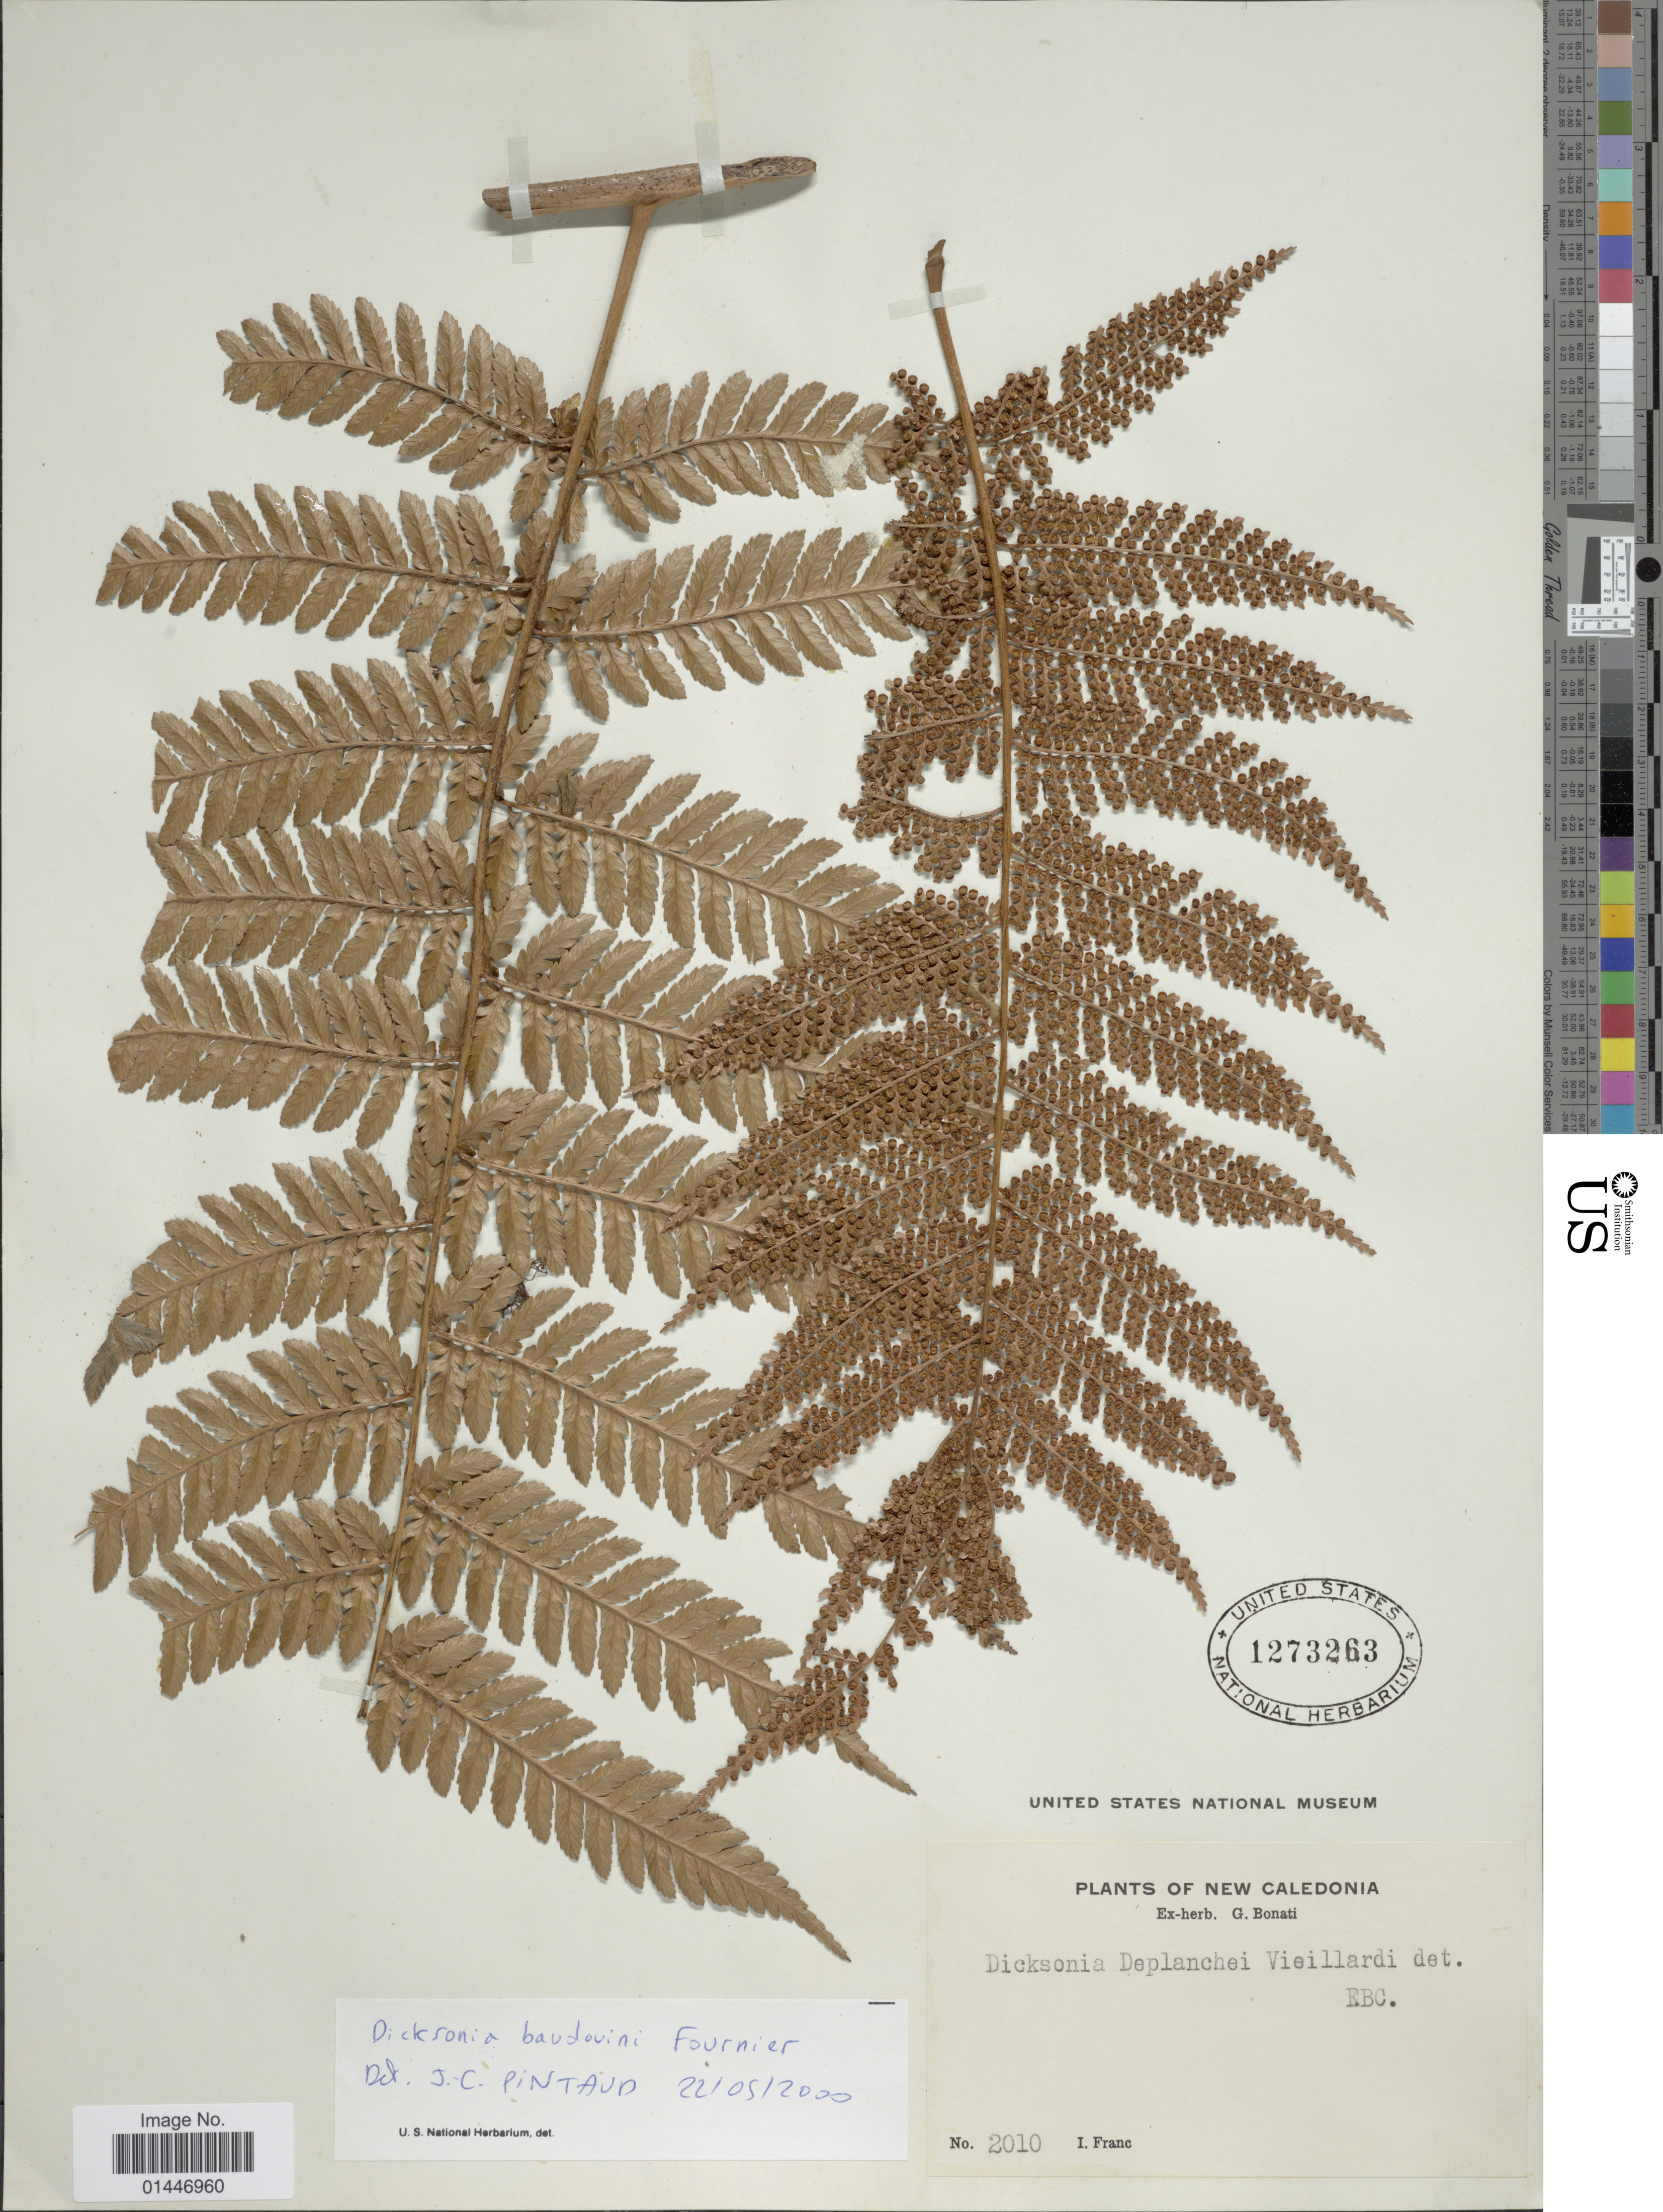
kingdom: Plantae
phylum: Tracheophyta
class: Polypodiopsida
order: Cyatheales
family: Dicksoniaceae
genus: Dicksonia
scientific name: Dicksonia baudouinii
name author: E. Fourn.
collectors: I. Franc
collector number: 2010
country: New Caledonia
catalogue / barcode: US 1273263